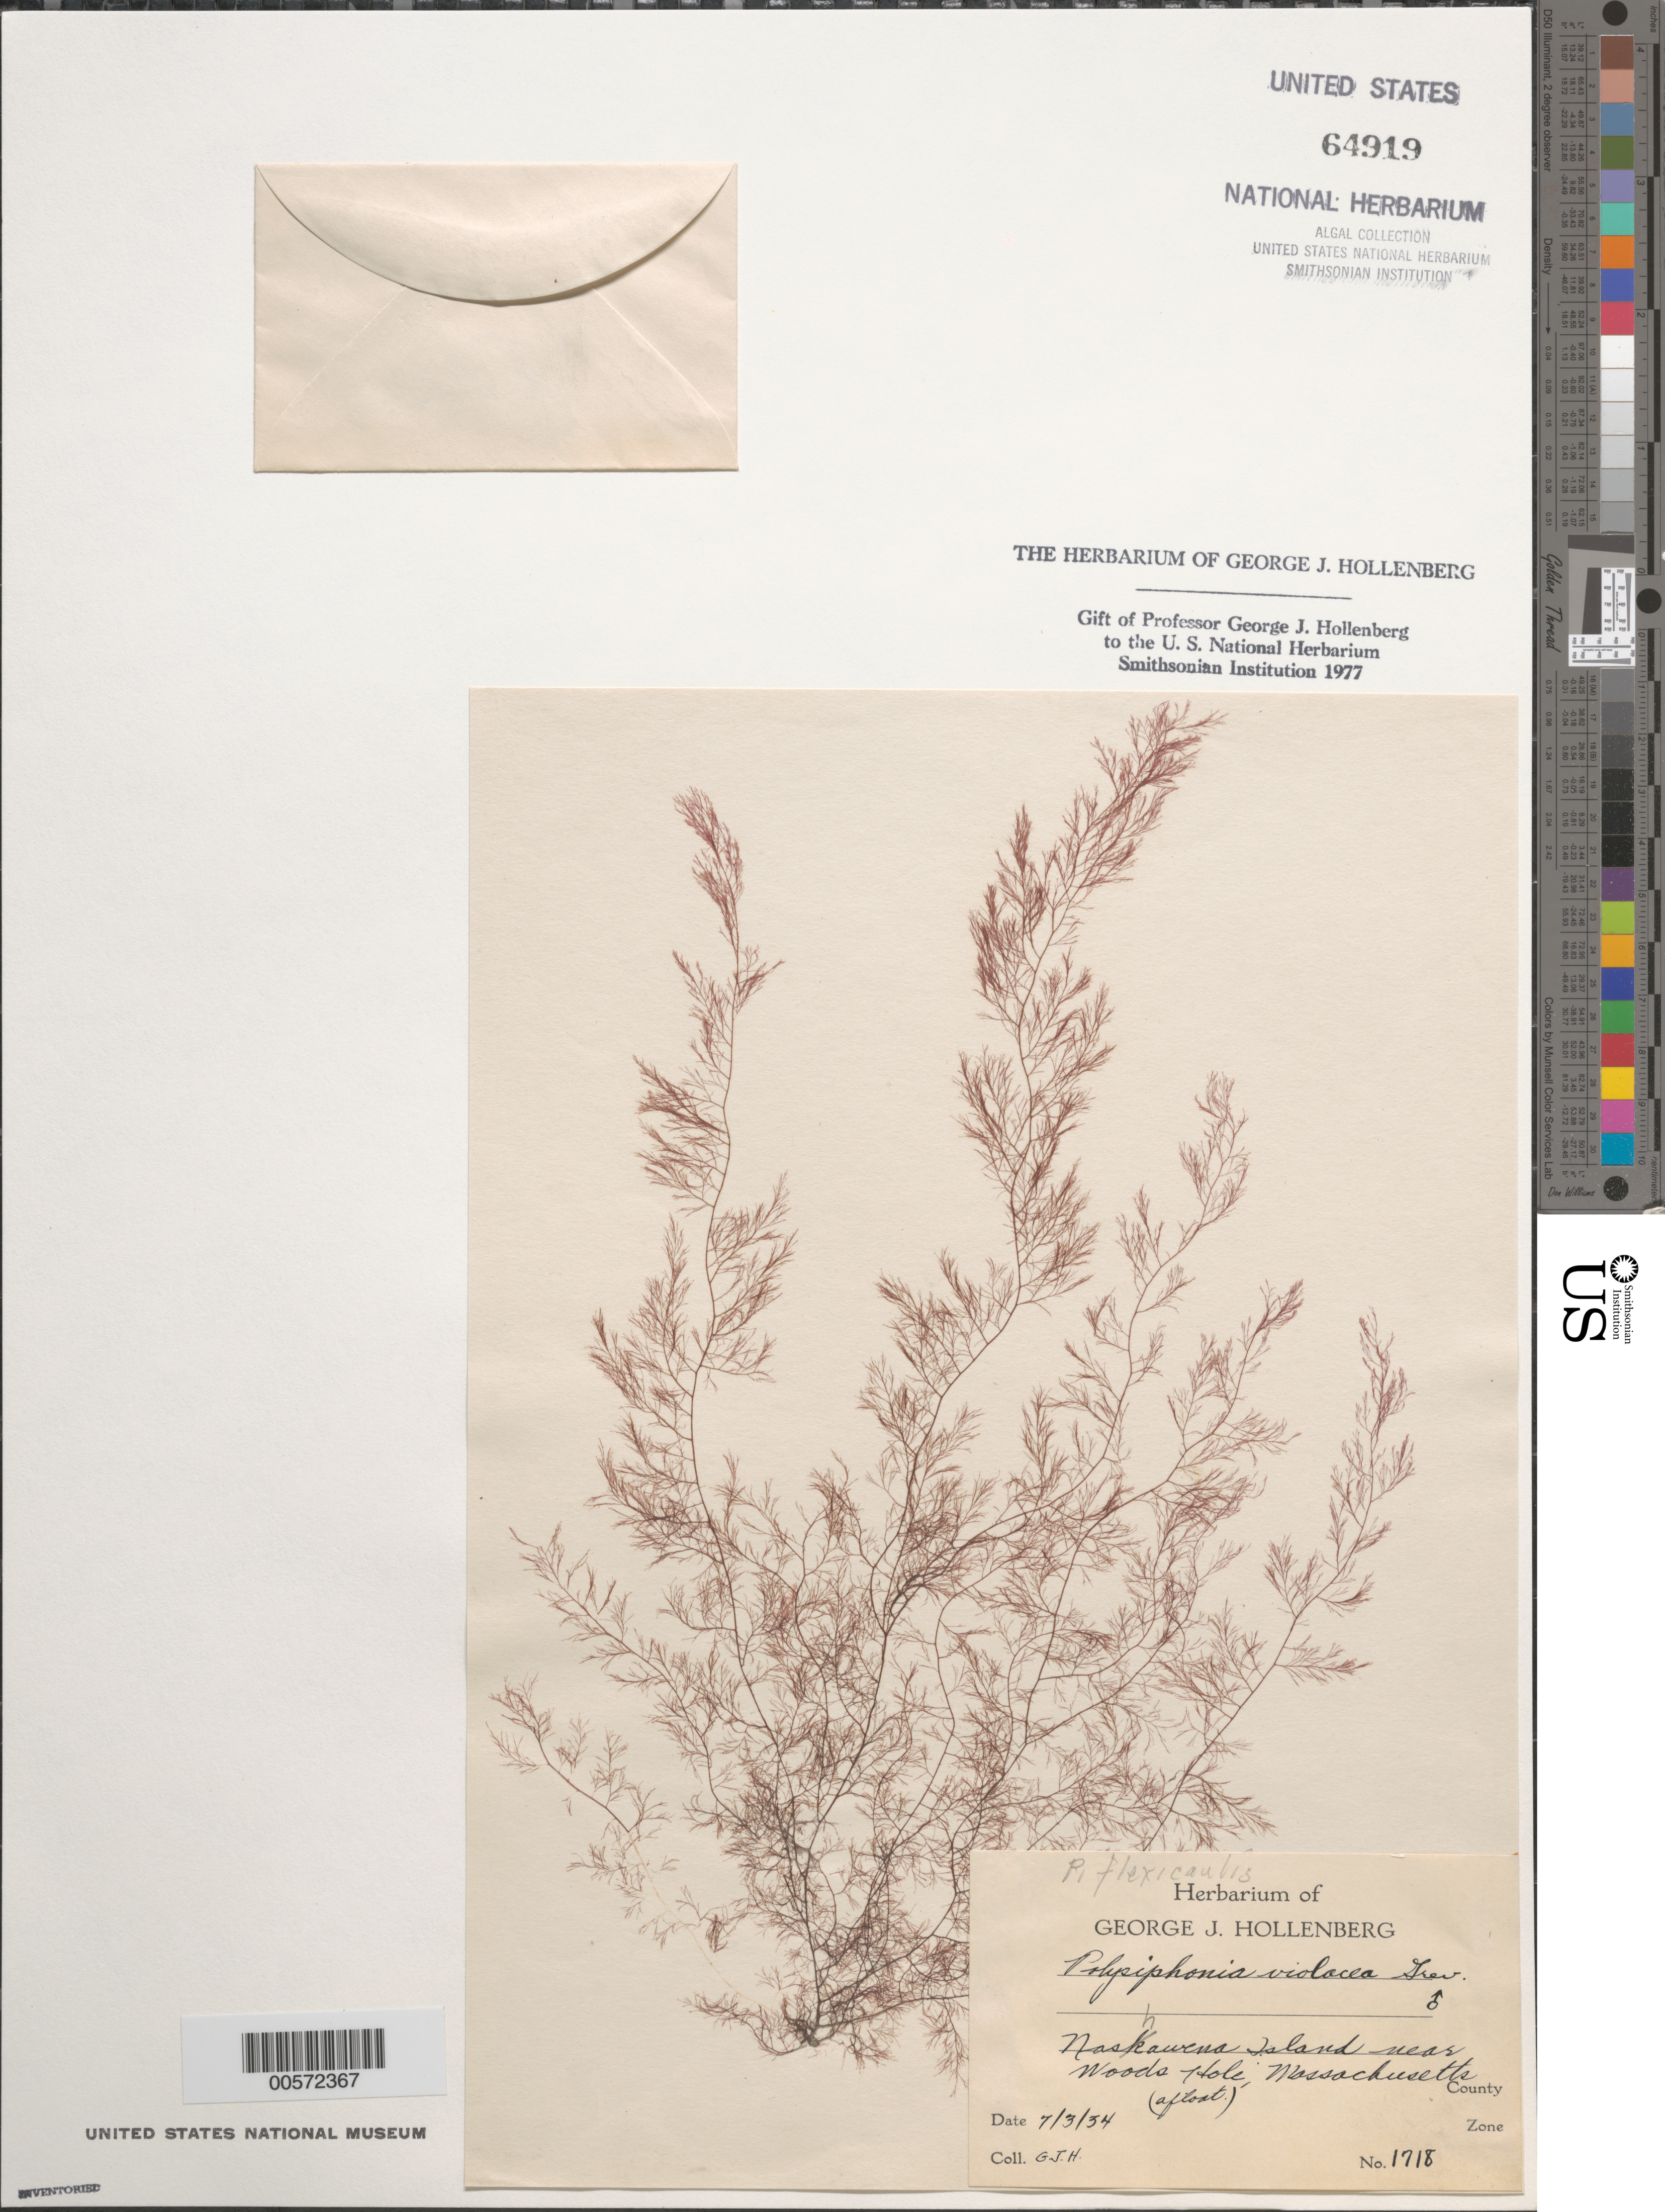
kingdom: Plantae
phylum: Rhodophyta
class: Florideophyceae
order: Ceramiales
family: Rhodomelaceae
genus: Leptosiphonia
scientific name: Leptosiphonia flexicaulis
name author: (Harv.) Savoie & G.W. Saunders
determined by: Algae name updating Project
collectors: G. Hollenberg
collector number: GJH 1718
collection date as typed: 03 Jul 1934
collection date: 1934-07-03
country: United States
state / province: Massachusetts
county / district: Dukes County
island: Nashawena Island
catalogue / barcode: US 64919